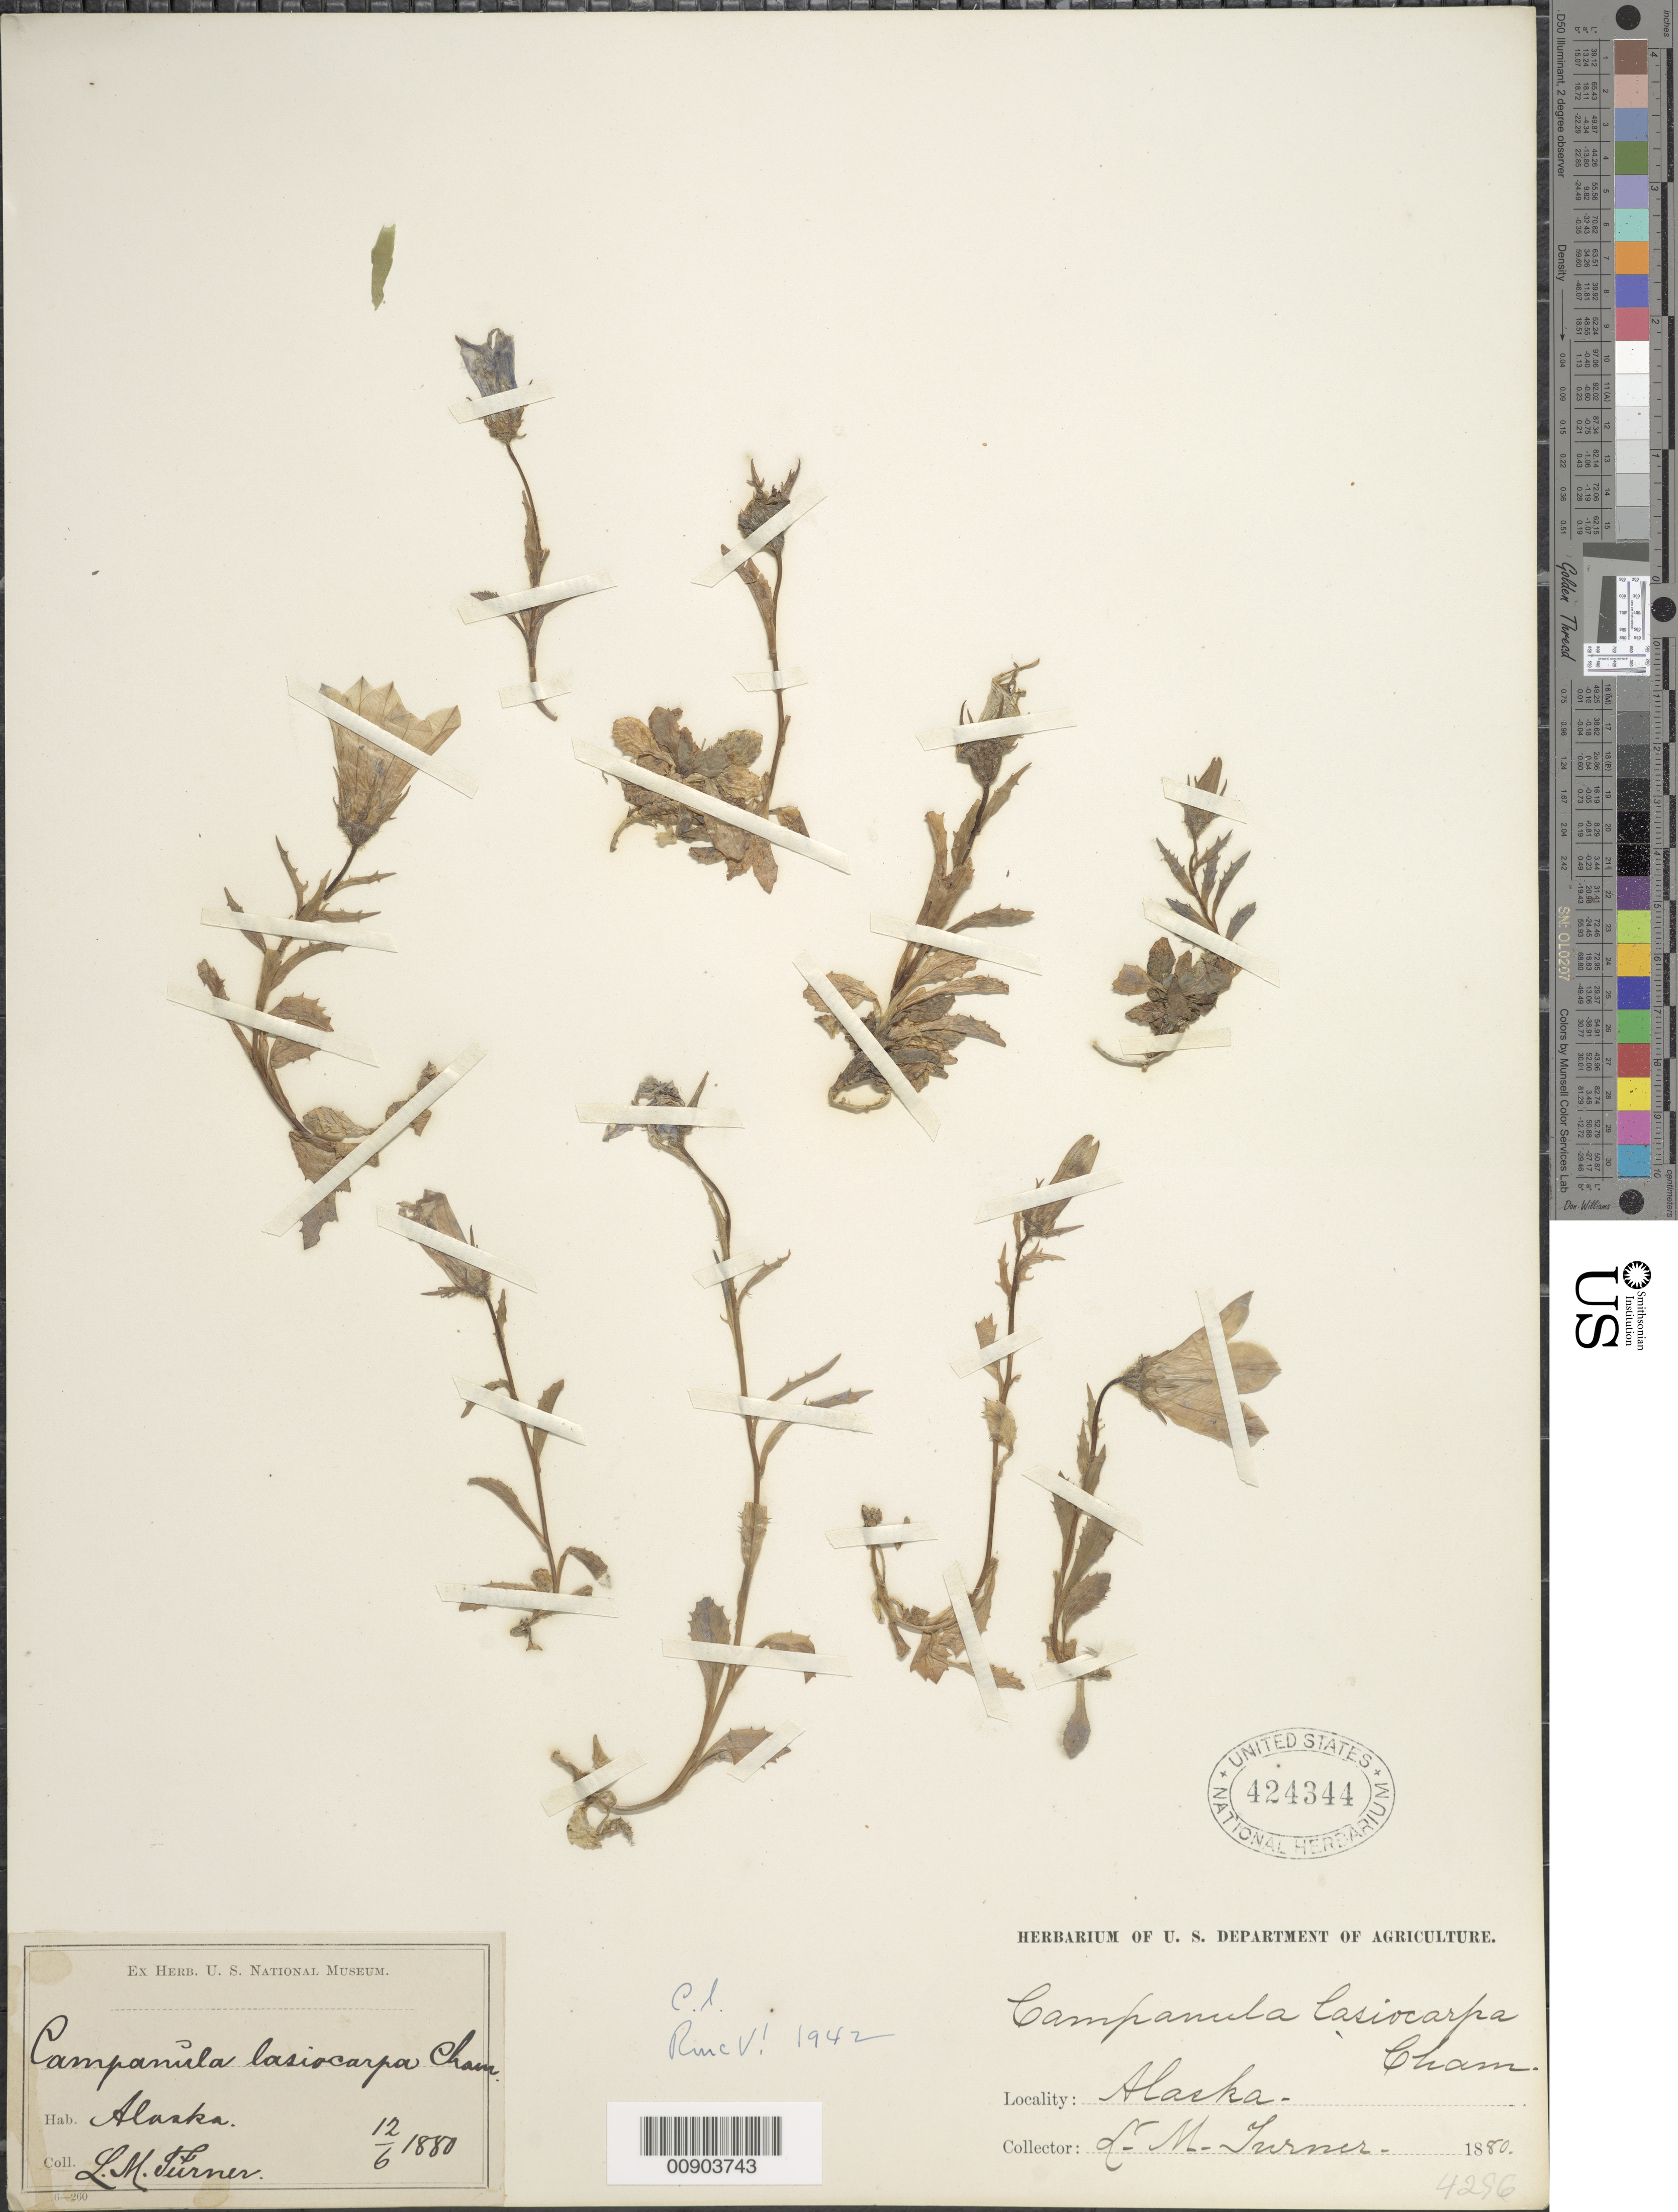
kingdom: Plantae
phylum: Tracheophyta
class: Magnoliopsida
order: Asterales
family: Campanulaceae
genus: Campanula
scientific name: Campanula lasiocarpa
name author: Cham.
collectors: F. Walpole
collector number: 1164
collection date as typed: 22 Jul 1900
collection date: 1900-07-22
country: United States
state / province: Alaska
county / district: Kodiak Island Division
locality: Kodiak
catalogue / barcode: US 424344